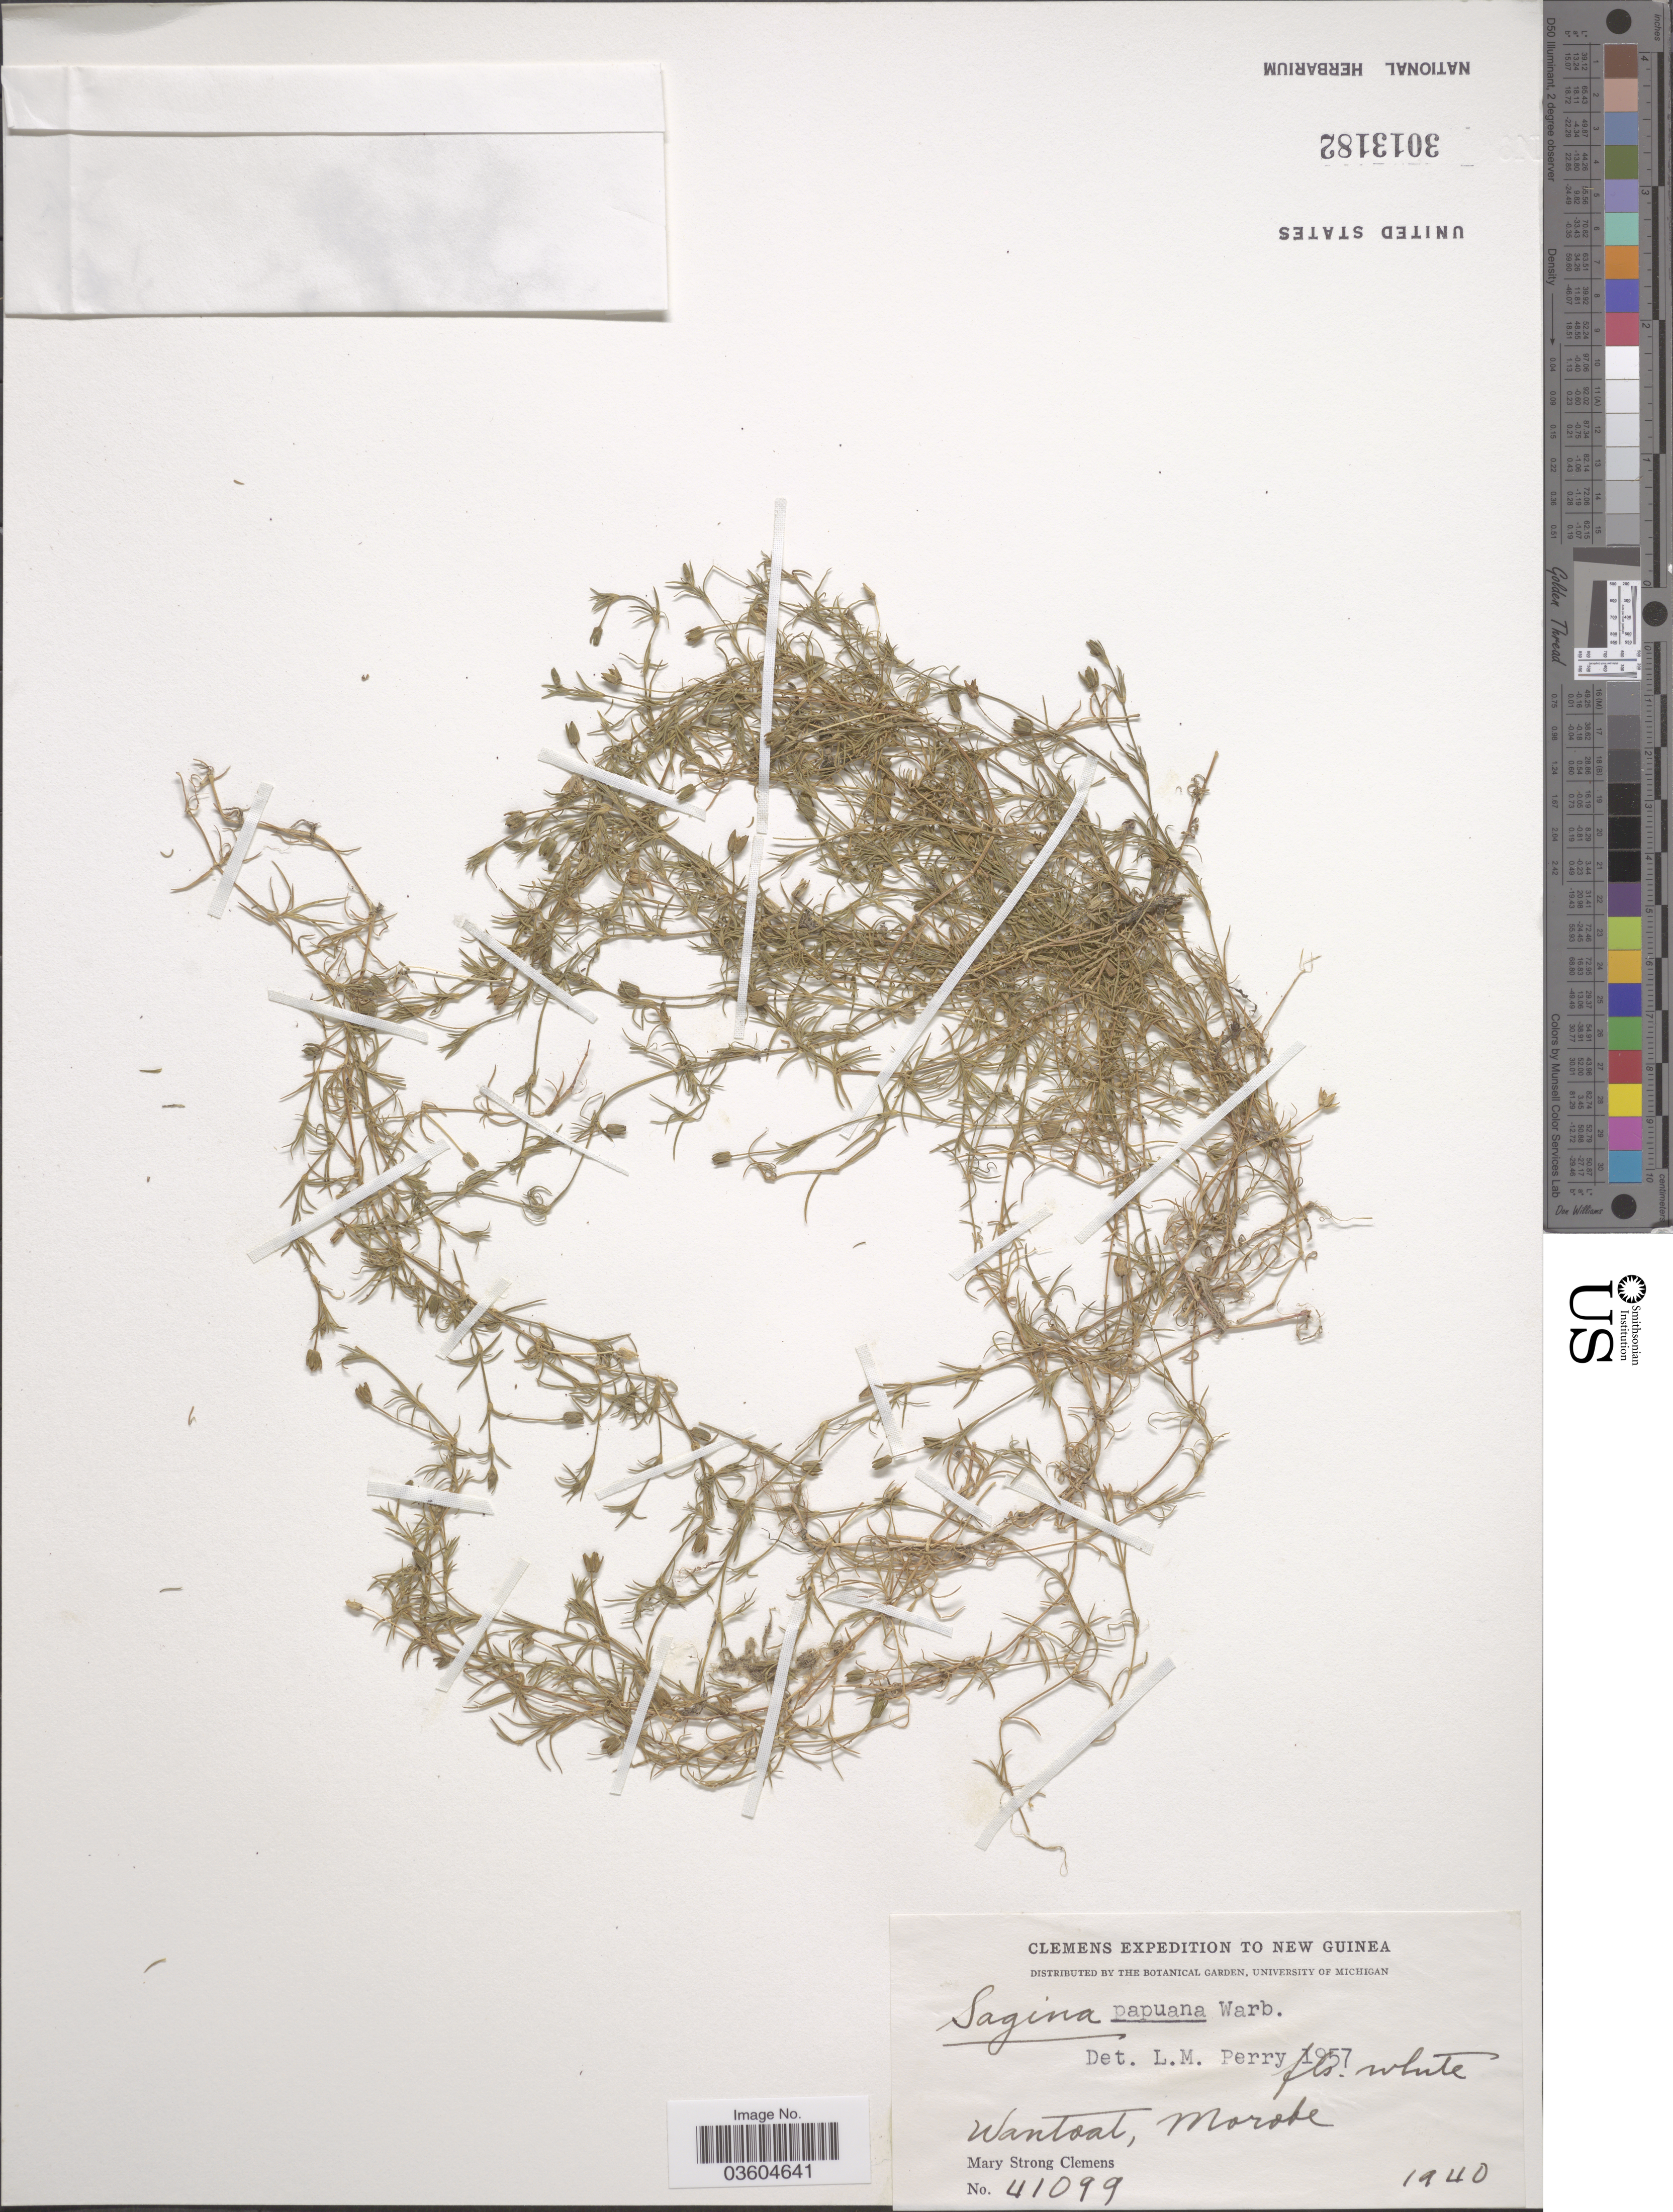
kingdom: Plantae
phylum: Tracheophyta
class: Magnoliopsida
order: Caryophyllales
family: Caryophyllaceae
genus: Sagina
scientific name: Sagina papuana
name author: Warb.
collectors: M. S. Clemens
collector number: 41099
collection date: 1940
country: Papua New Guinea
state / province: Morobe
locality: New Guinea. Wantoat.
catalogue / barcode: US 3013182